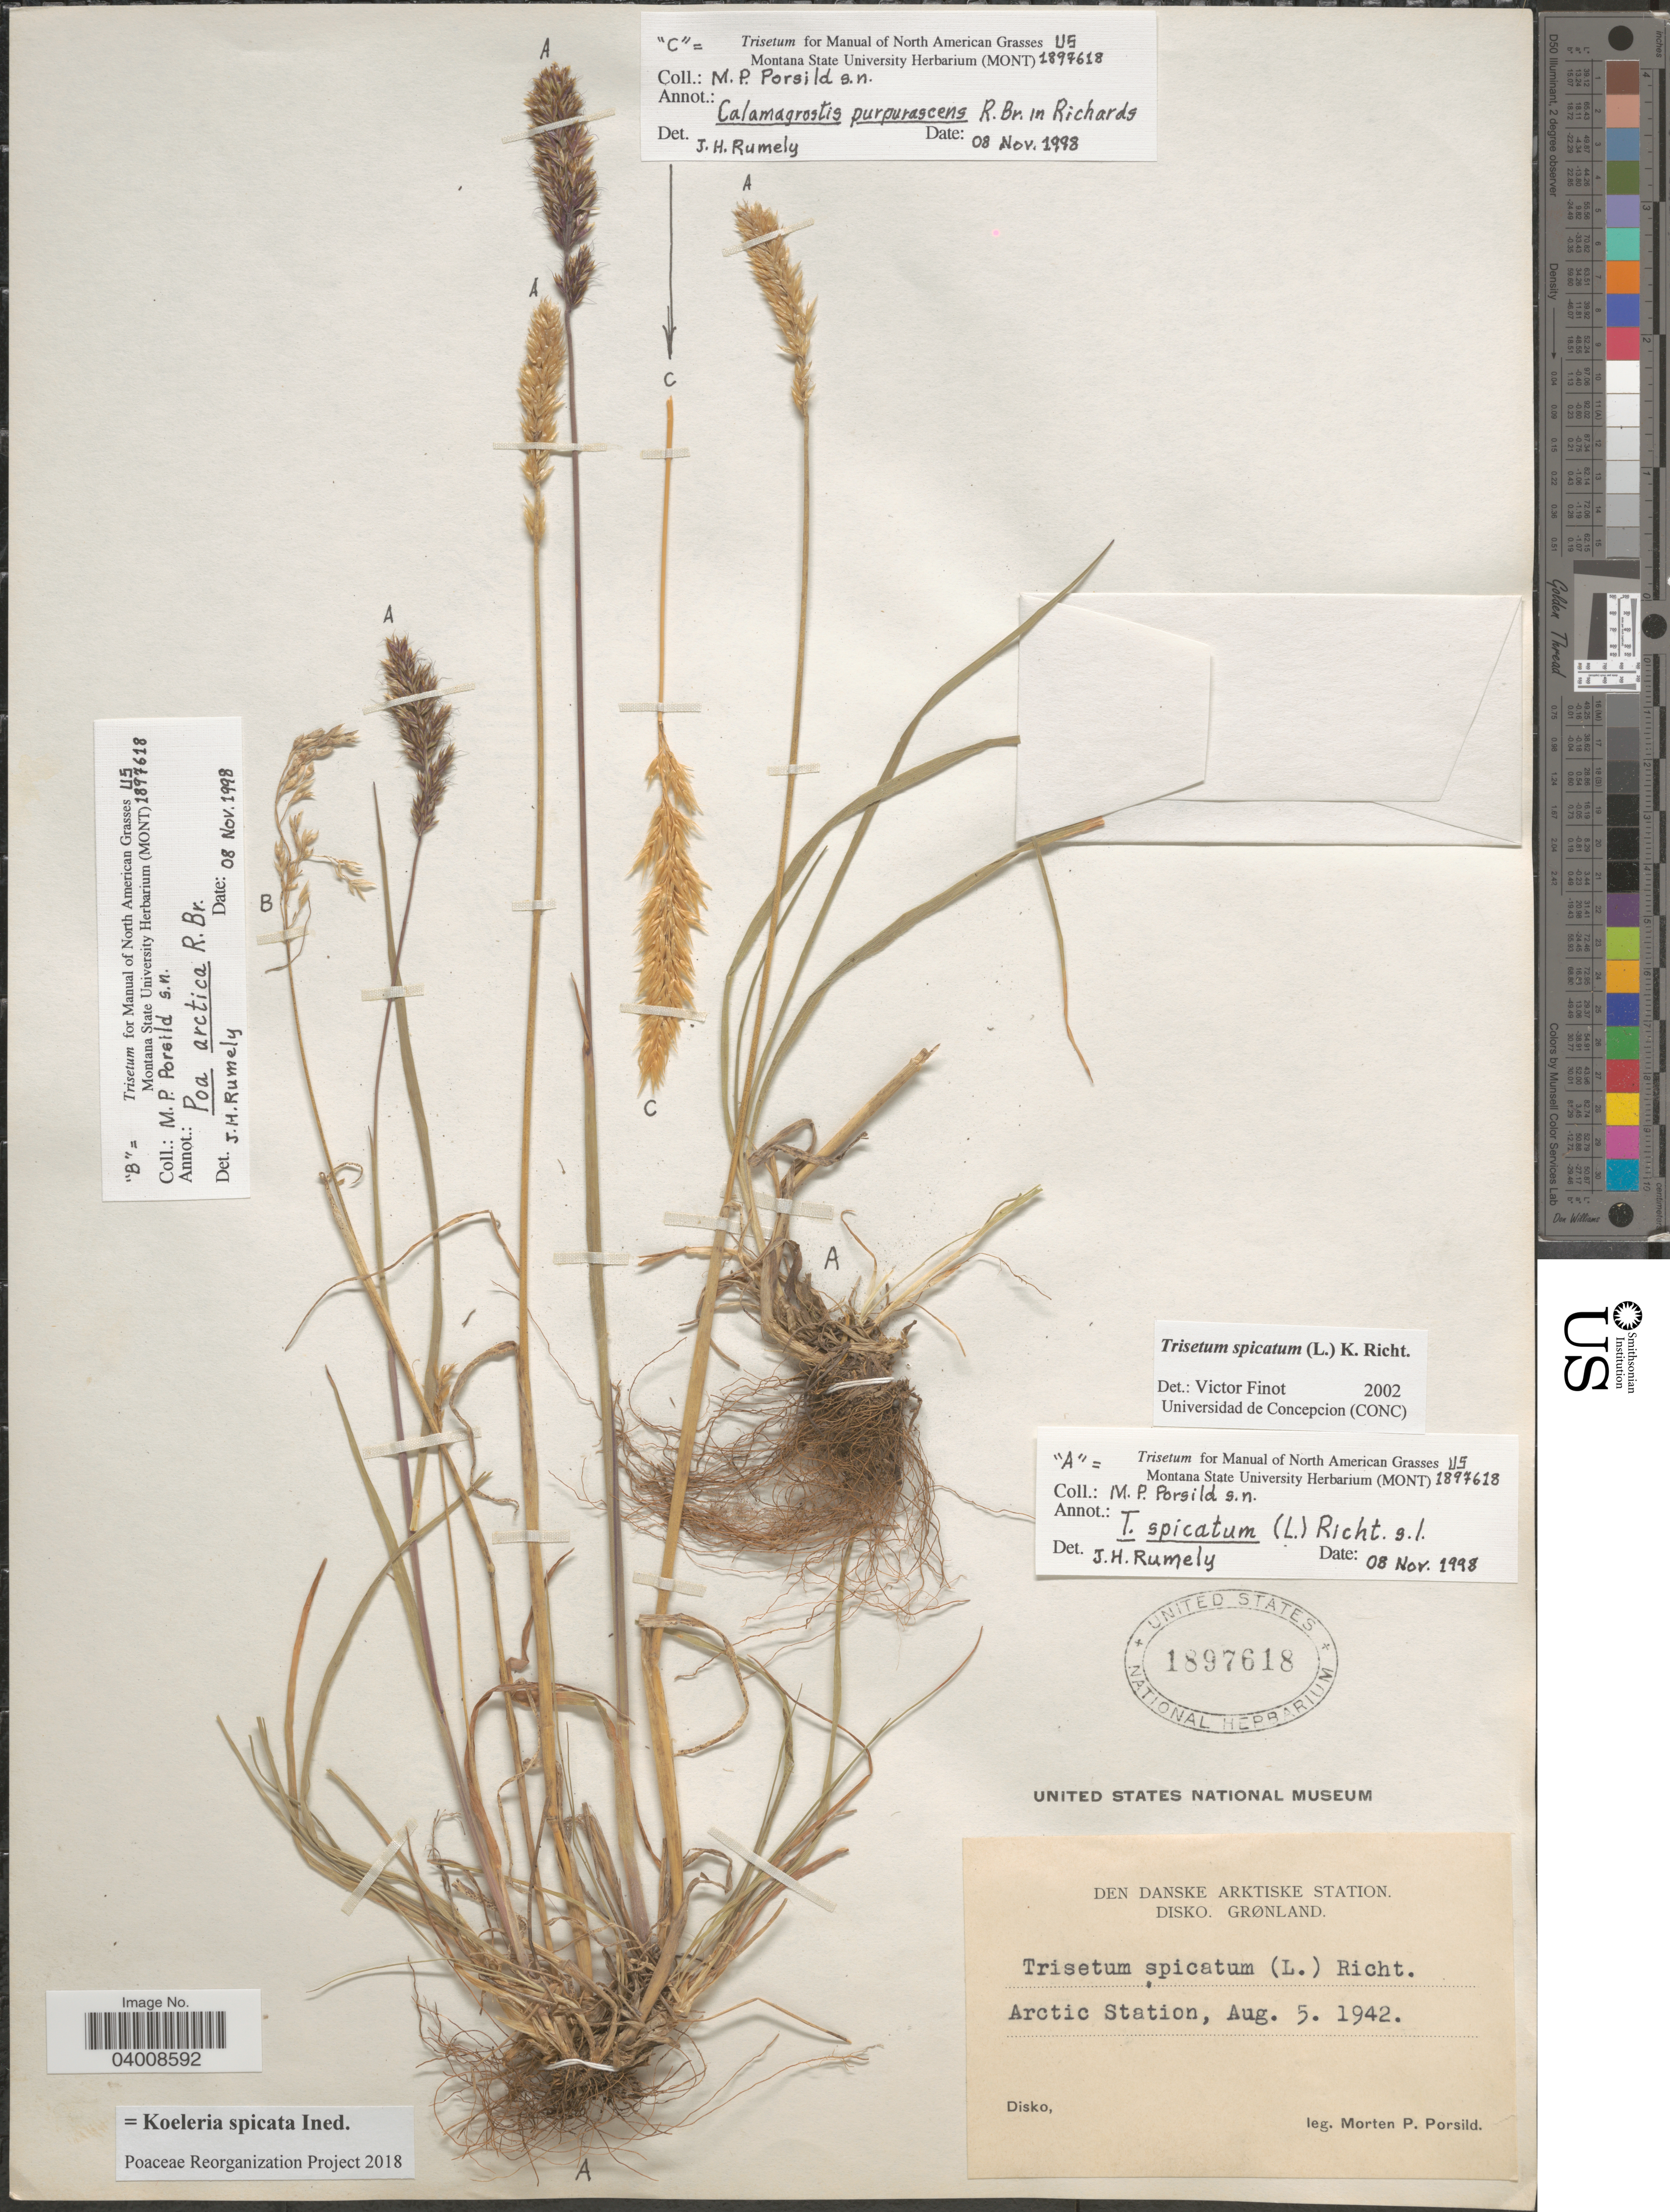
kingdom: Plantae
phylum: Tracheophyta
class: Liliopsida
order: Poales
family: Poaceae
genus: Koeleria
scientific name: Koeleria spicata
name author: (L.) Barberá et al.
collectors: M. P. Porsild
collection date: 1942-08-05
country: Greenland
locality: Den Danske Arktiske Station. Disko. Grønland. Arctic Station.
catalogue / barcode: US 1897618